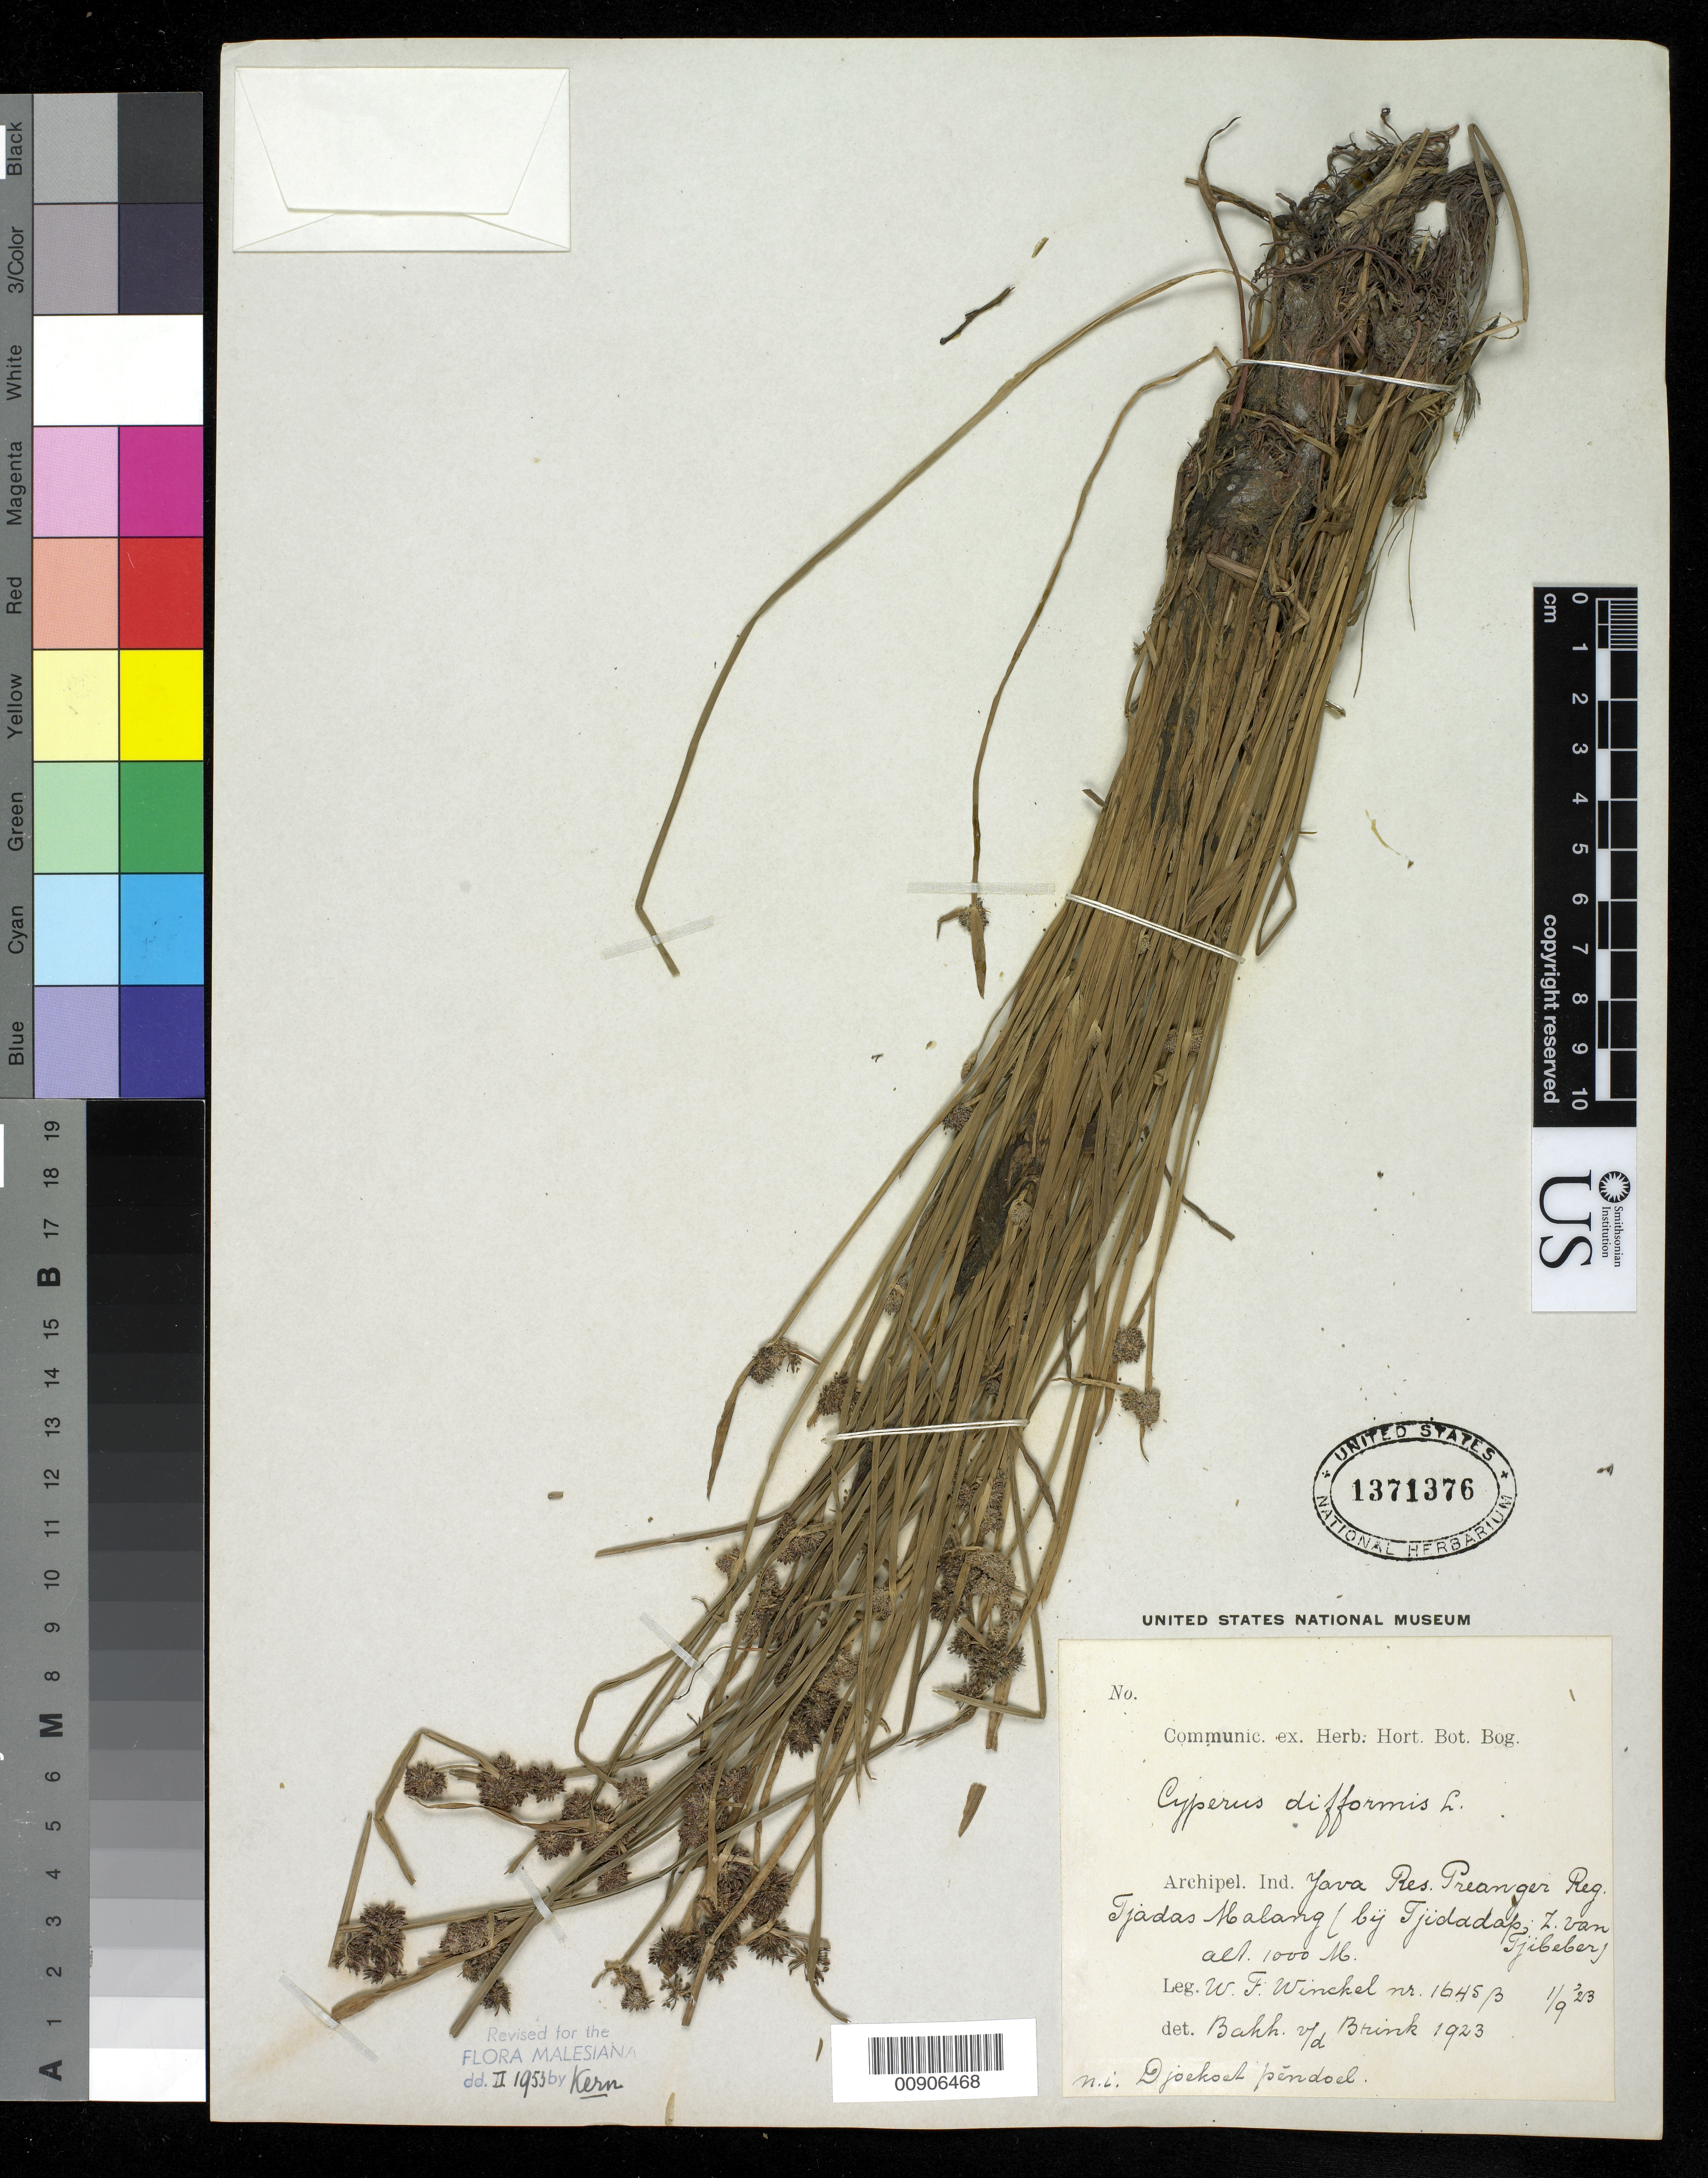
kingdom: Plantae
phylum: Tracheophyta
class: Liliopsida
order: Poales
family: Cyperaceae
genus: Cyperus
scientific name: Cyperus difformis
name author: L.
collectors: W. Winckel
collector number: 1645 B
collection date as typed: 09 Jan 1923 to 01 Sep 1923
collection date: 1923-01-09/1923-09-01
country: Indonesia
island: Java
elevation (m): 1000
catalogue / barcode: US 1371376